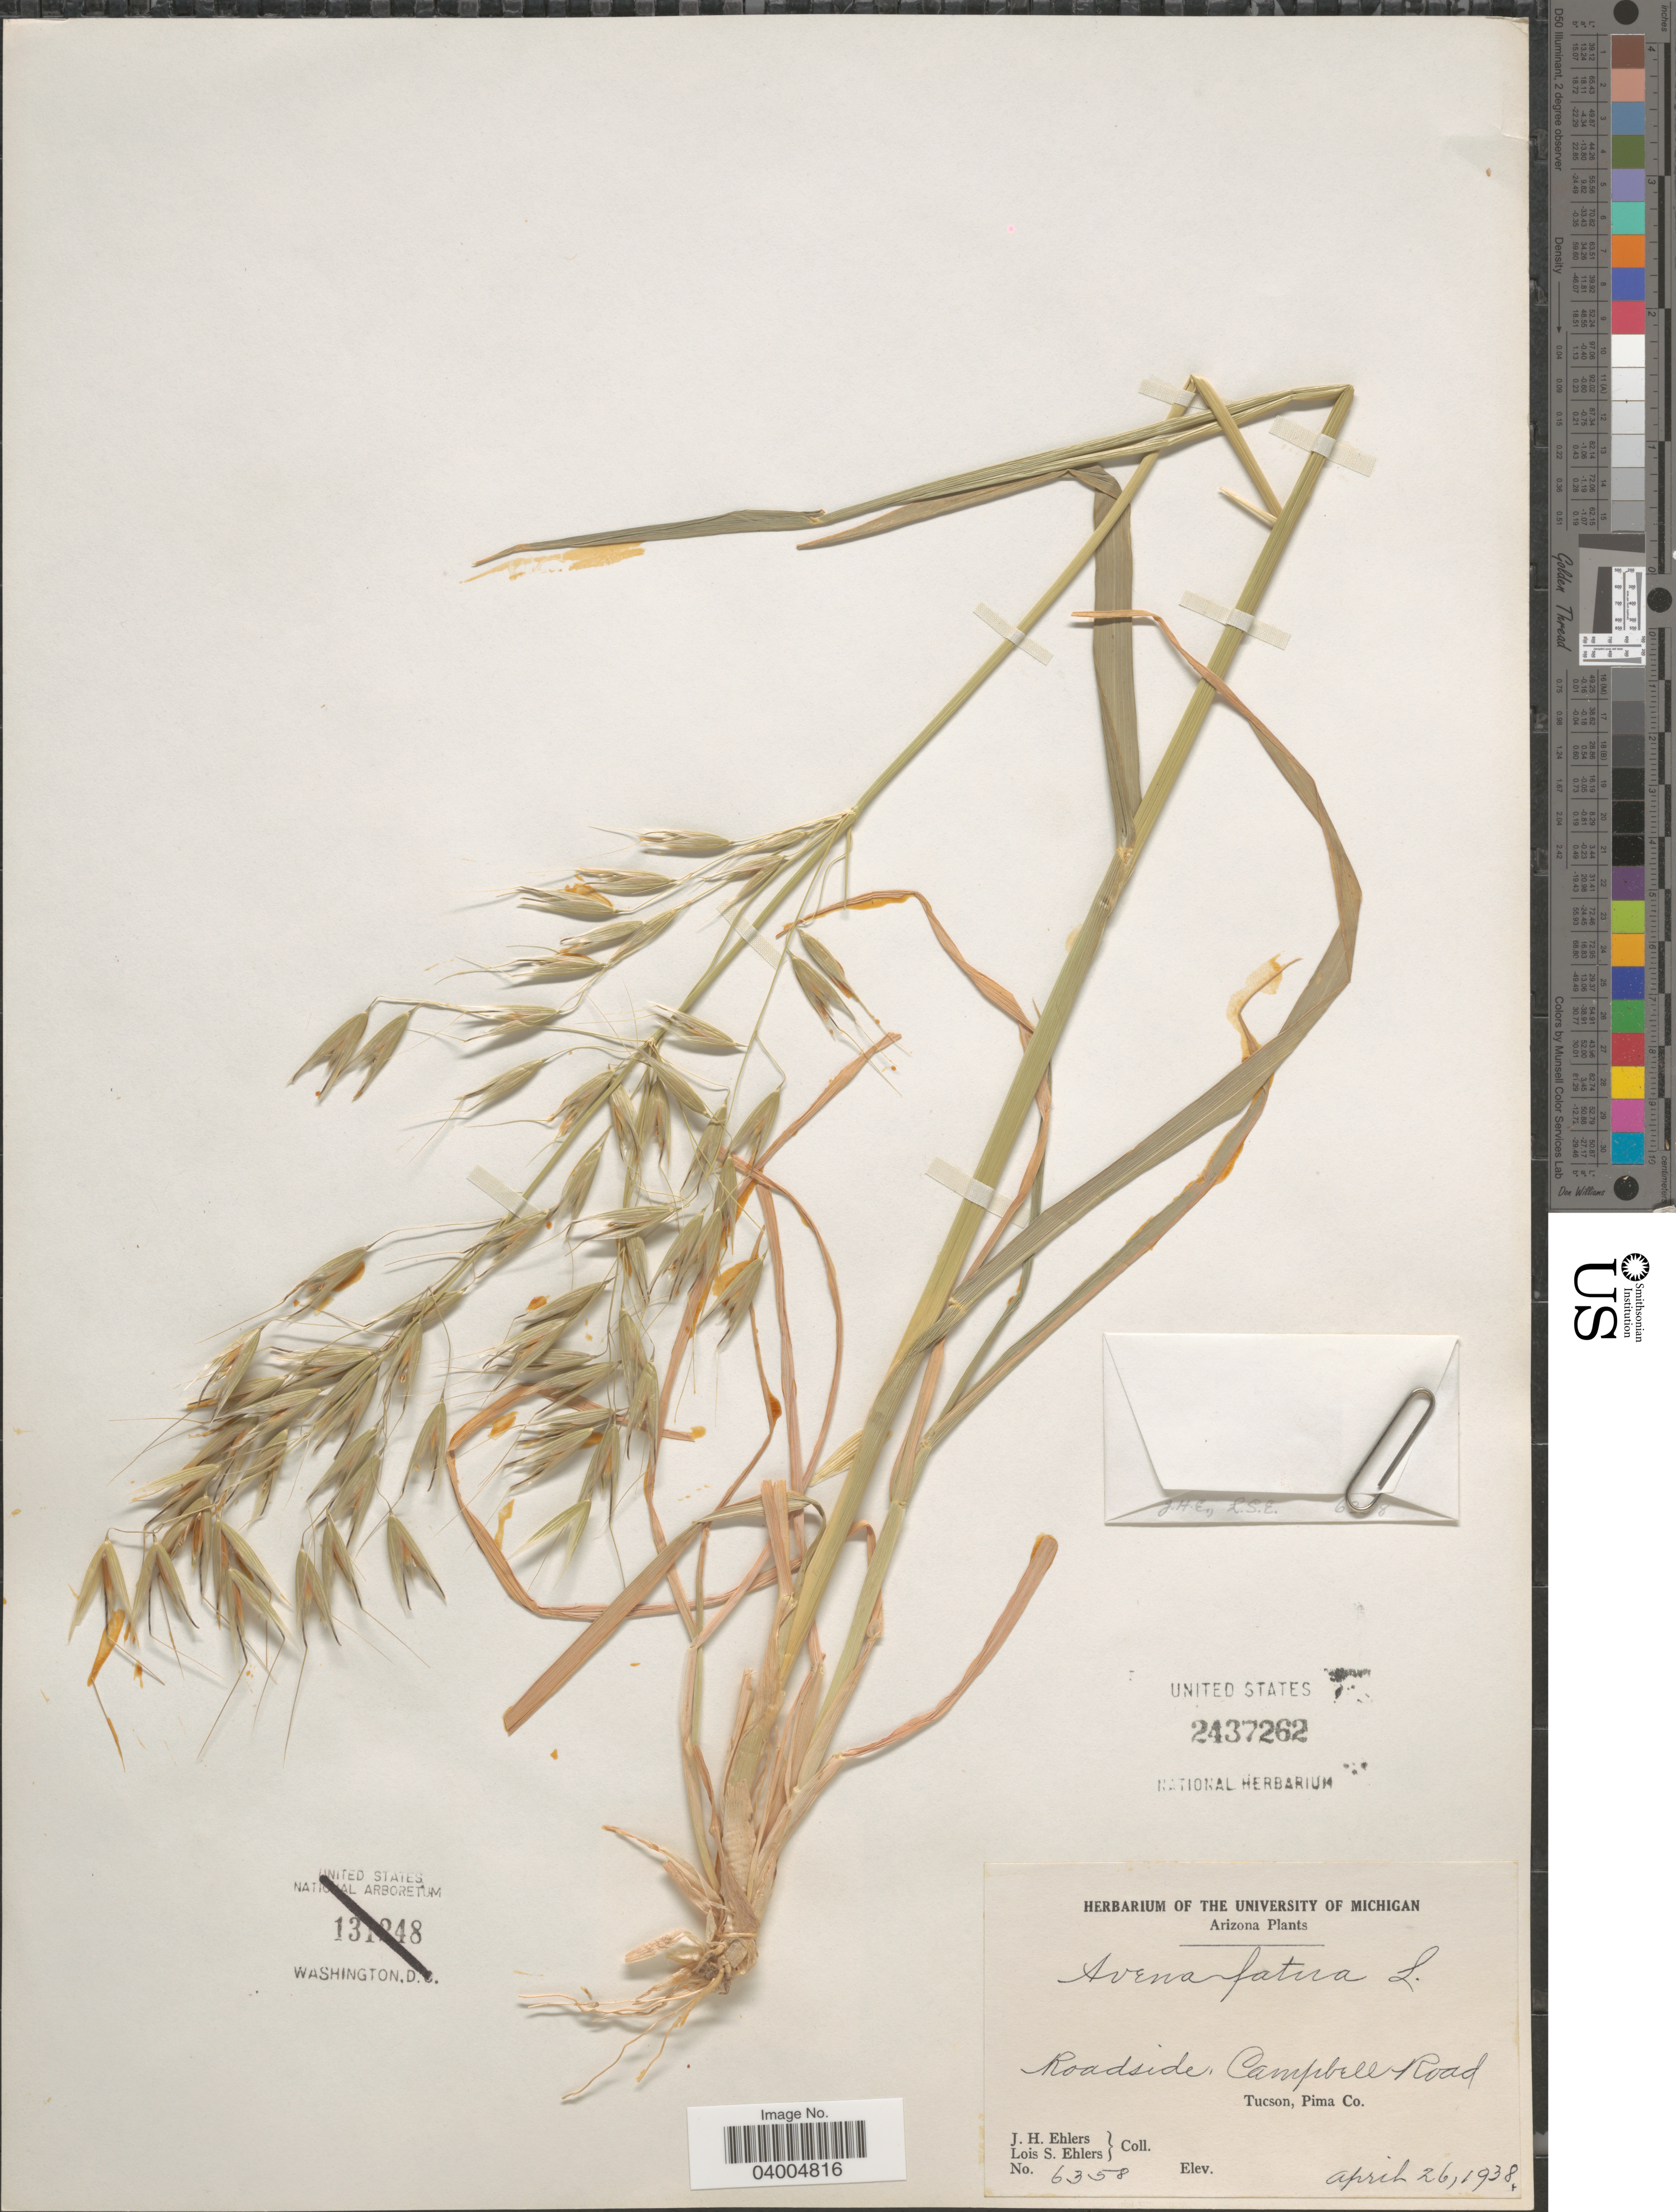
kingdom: Plantae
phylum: Tracheophyta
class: Liliopsida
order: Poales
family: Poaceae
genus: Avena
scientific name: Avena fatua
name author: L.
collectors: J. H. Ehlers & L. Ehlers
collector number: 6358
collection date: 1938-04-26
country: United States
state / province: Arizona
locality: Roadside, Campbell Road. Tucson, Pima Co.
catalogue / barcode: US 2437262